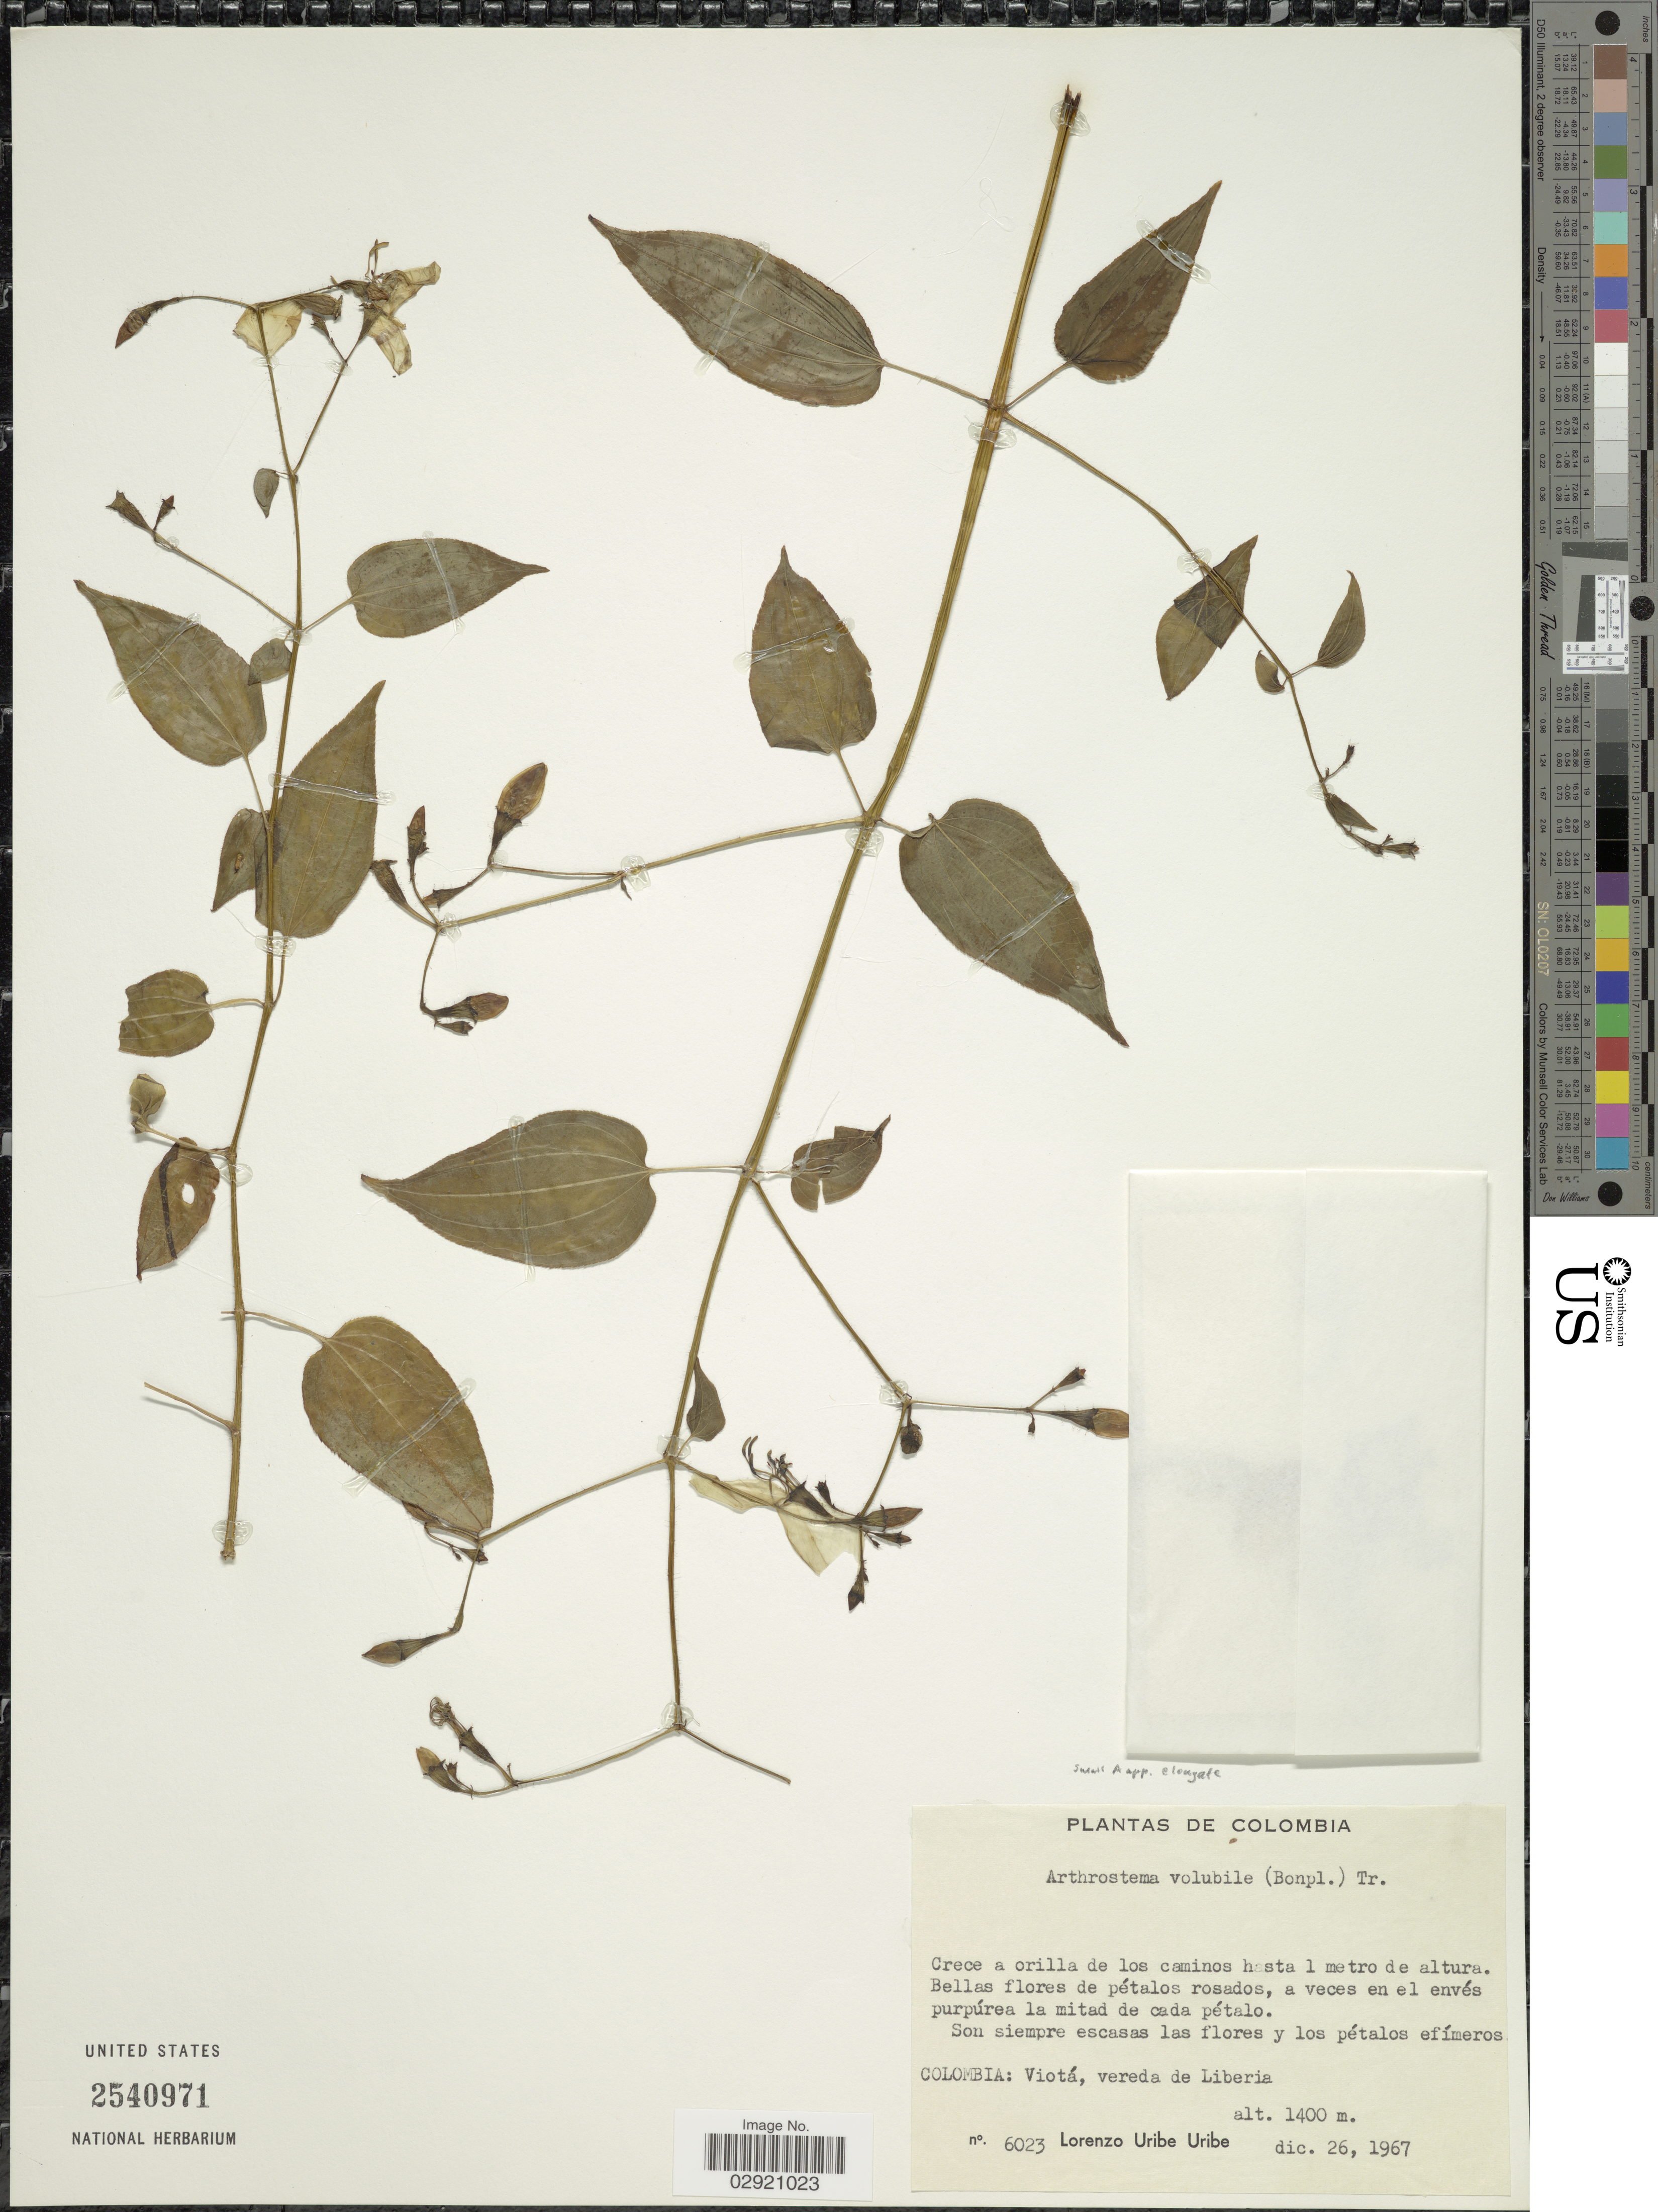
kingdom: Plantae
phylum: Tracheophyta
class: Magnoliopsida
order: Myrtales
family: Melastomataceae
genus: Arthrostemma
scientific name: Arthrostemma ciliatum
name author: Pav. ex D. Don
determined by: Strong, Mark T., (BOT), Smithsonian Institution - National Museum of Natural History (UNITED STATES)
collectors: L. Uribe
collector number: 6023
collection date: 1967-12-26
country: Colombia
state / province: Cundinamarca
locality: Viotá, vereda de Liberia.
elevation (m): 1400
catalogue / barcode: US 2540971